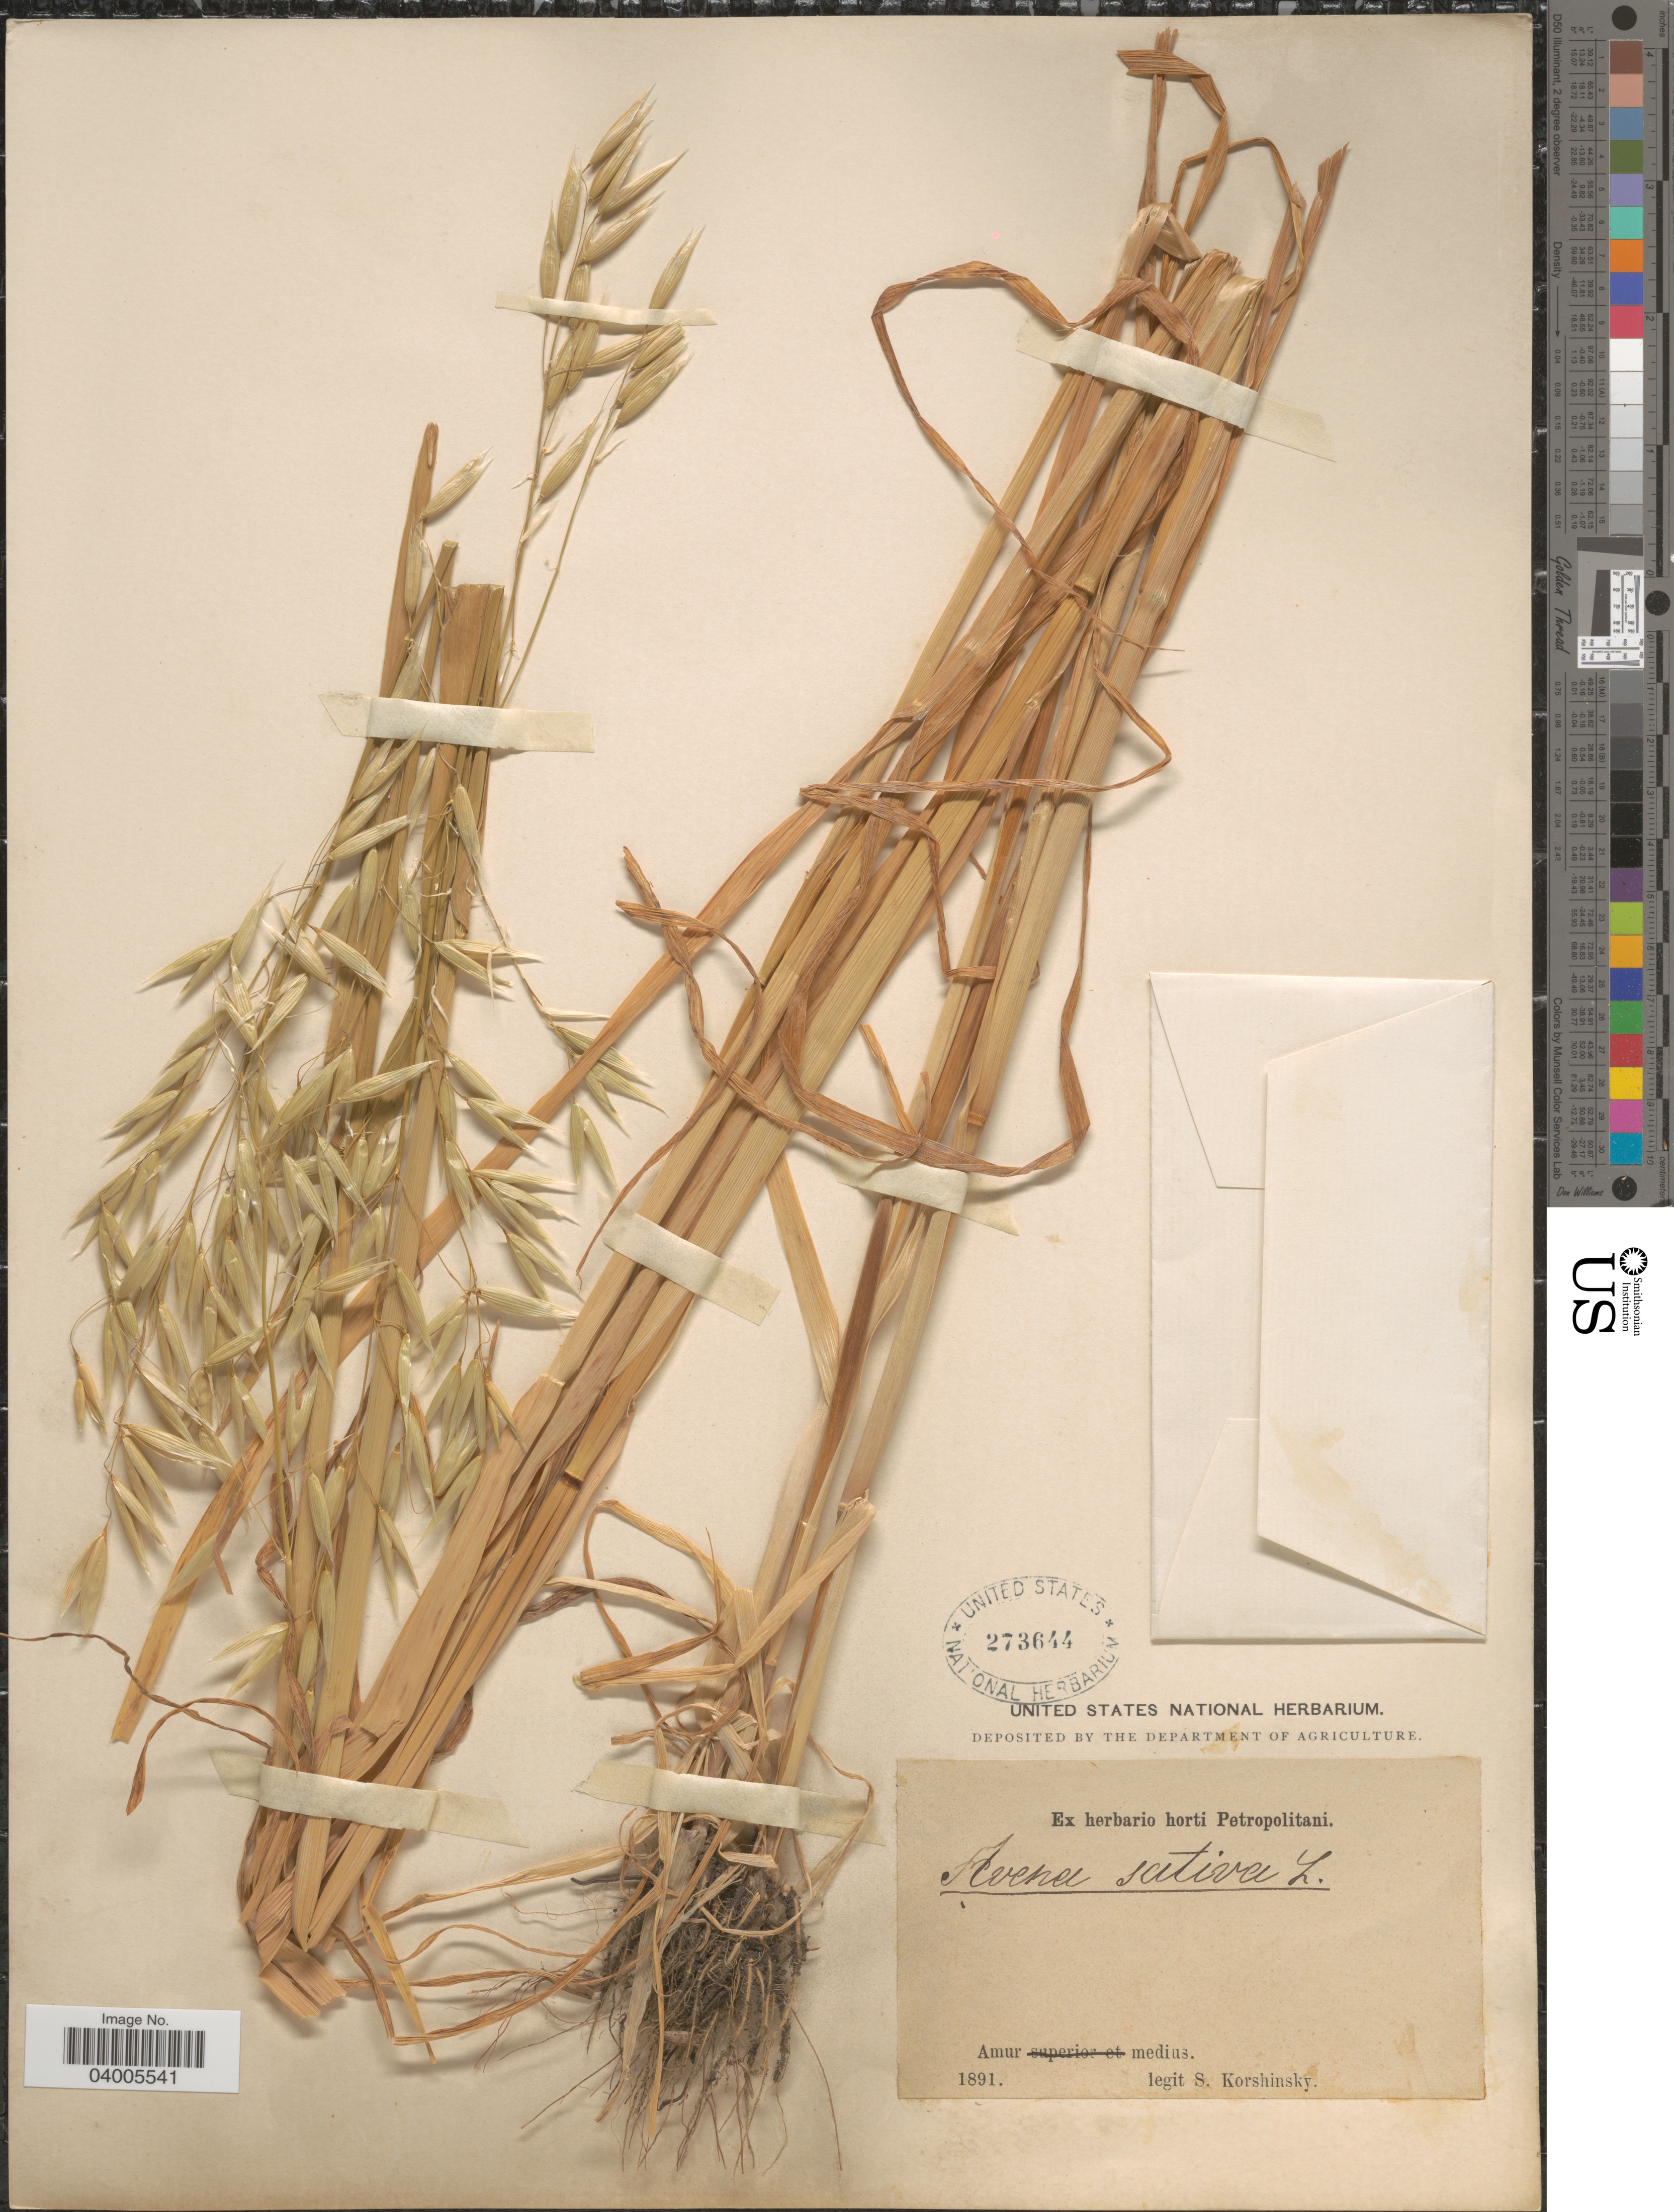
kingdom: Plantae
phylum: Tracheophyta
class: Liliopsida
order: Poales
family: Poaceae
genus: Avena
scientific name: Avena sativa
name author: L.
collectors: S. I. Korshinsky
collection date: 1891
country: Russian Federation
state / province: Amur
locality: Amur medius.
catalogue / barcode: US 273644